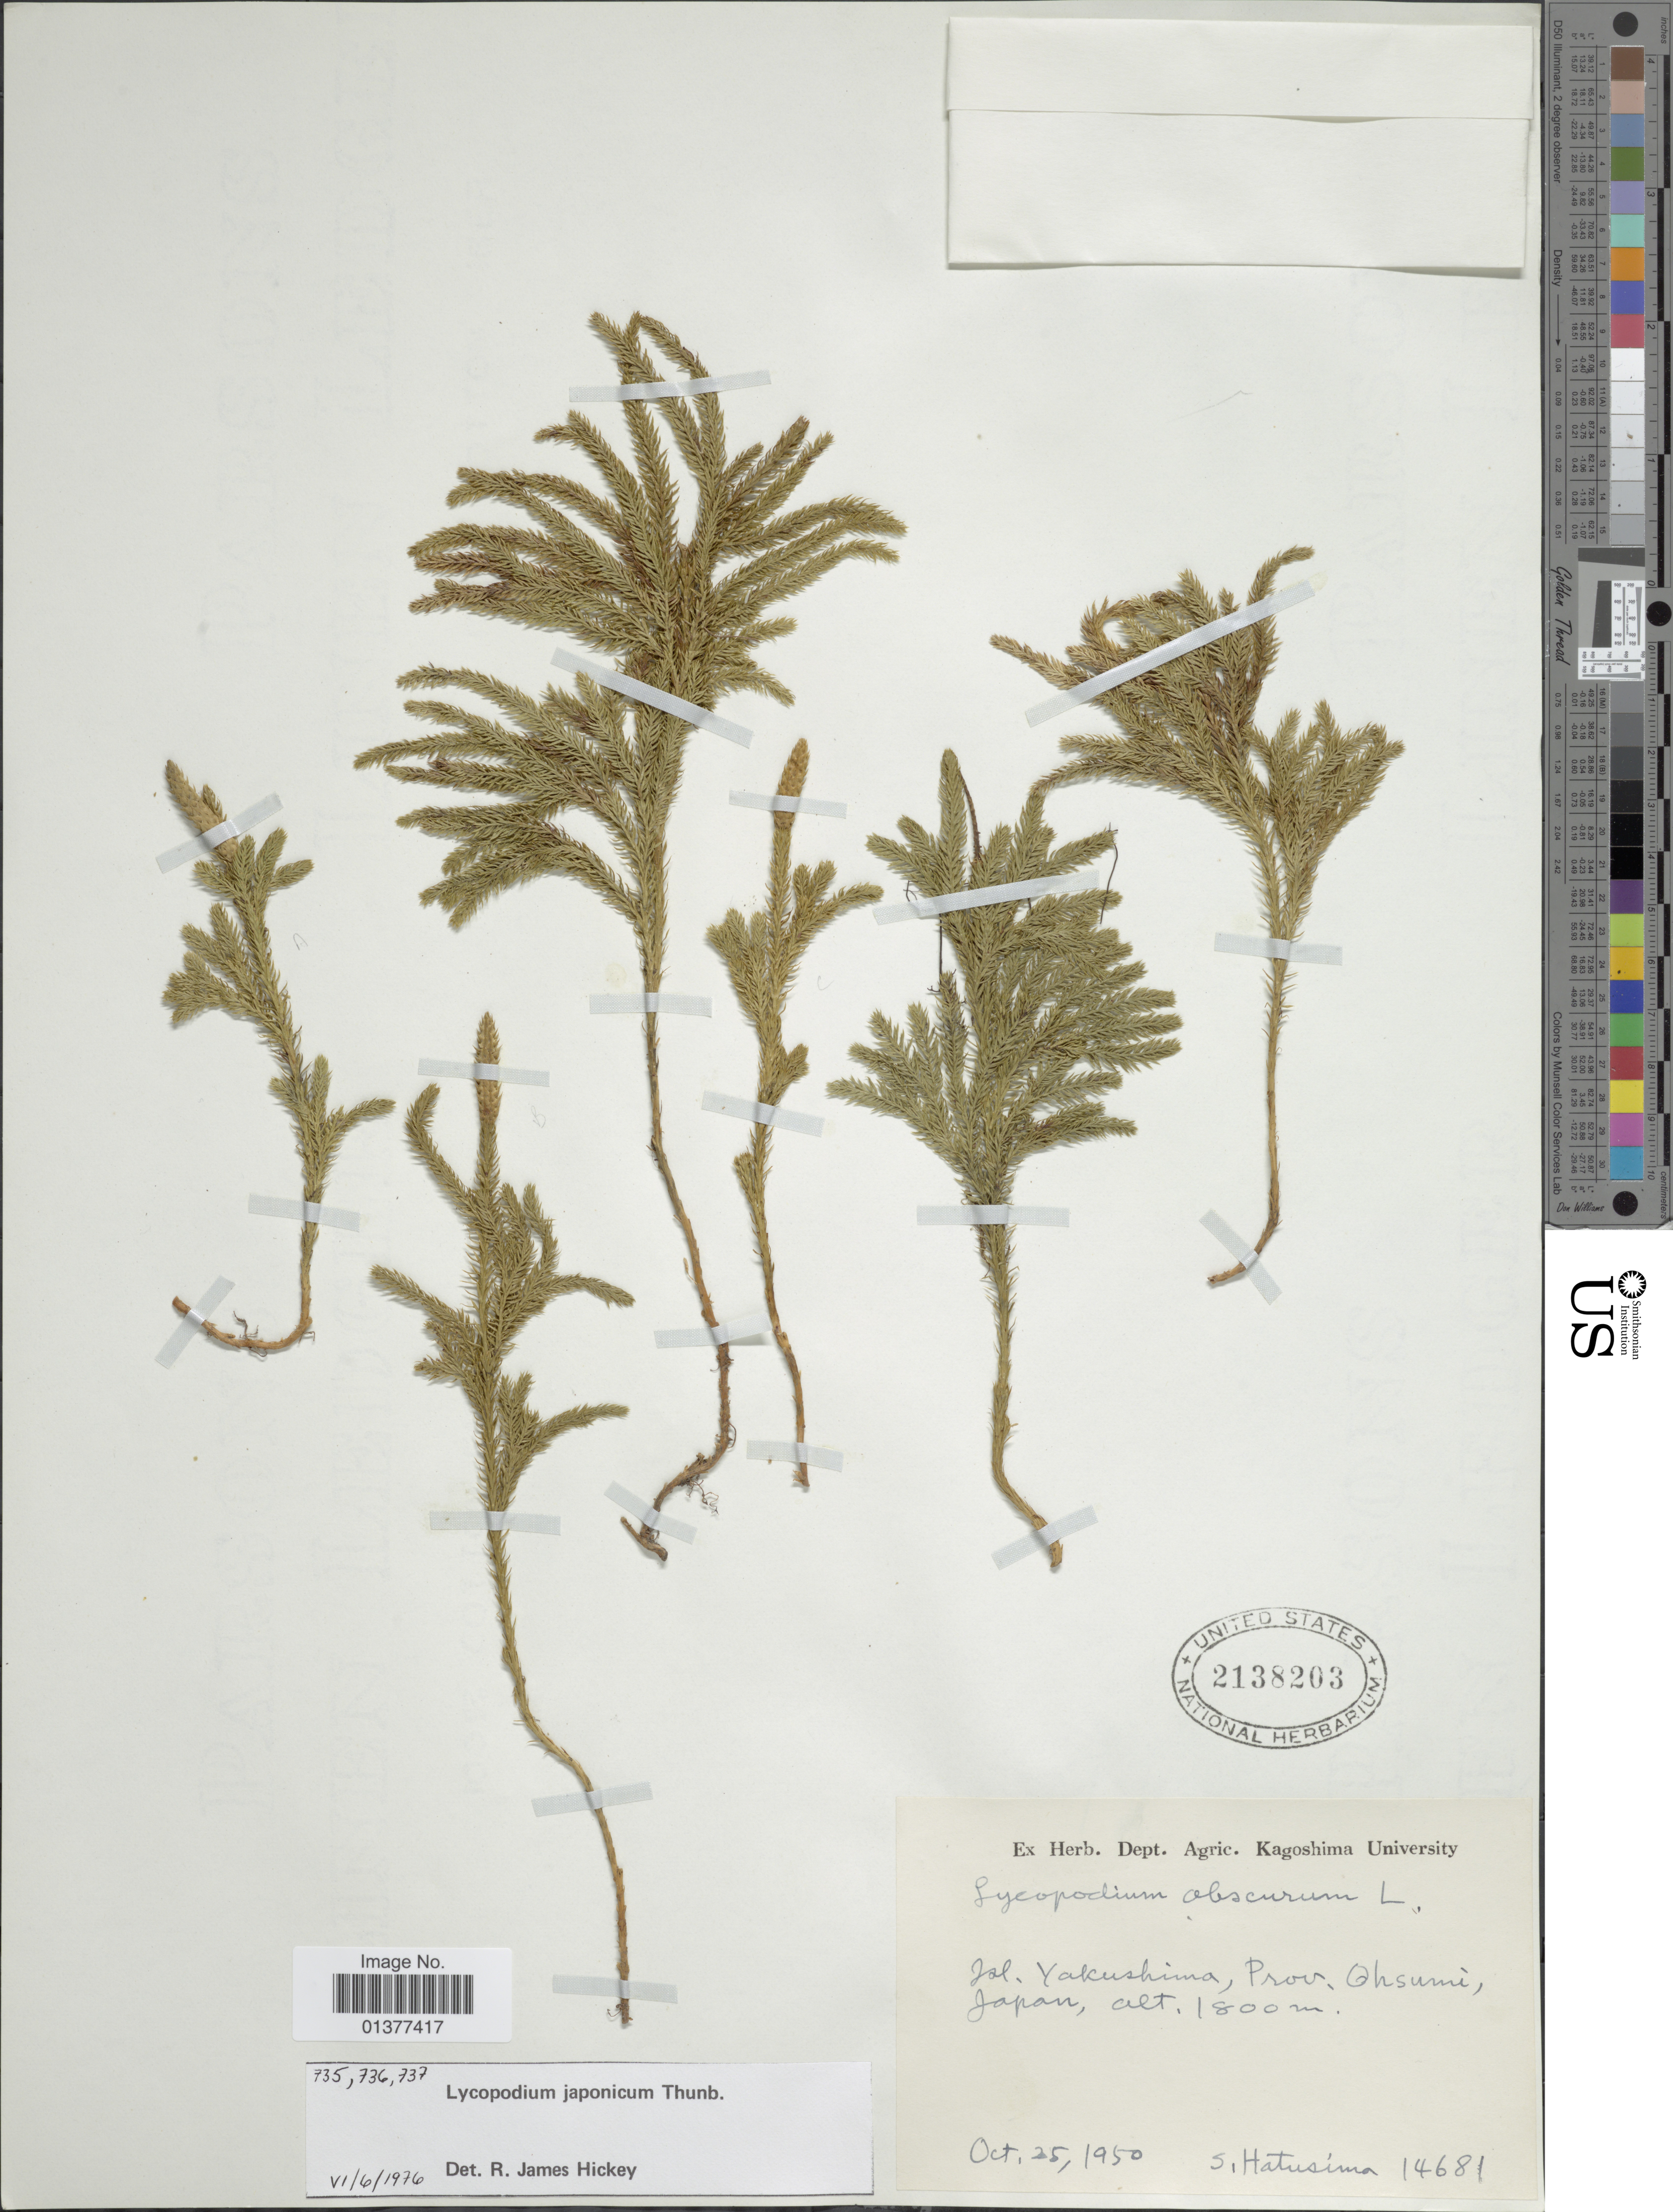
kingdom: Plantae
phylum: Tracheophyta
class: Lycopodiopsida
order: Lycopodiales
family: Lycopodiaceae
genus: Lycopodium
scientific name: Lycopodium japonicum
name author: Thunb.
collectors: S. Hatusima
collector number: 14681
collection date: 1950-10-25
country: Japan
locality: Isl. Yakushima, Prov. Ohsumi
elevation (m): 1800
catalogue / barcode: US 2138203